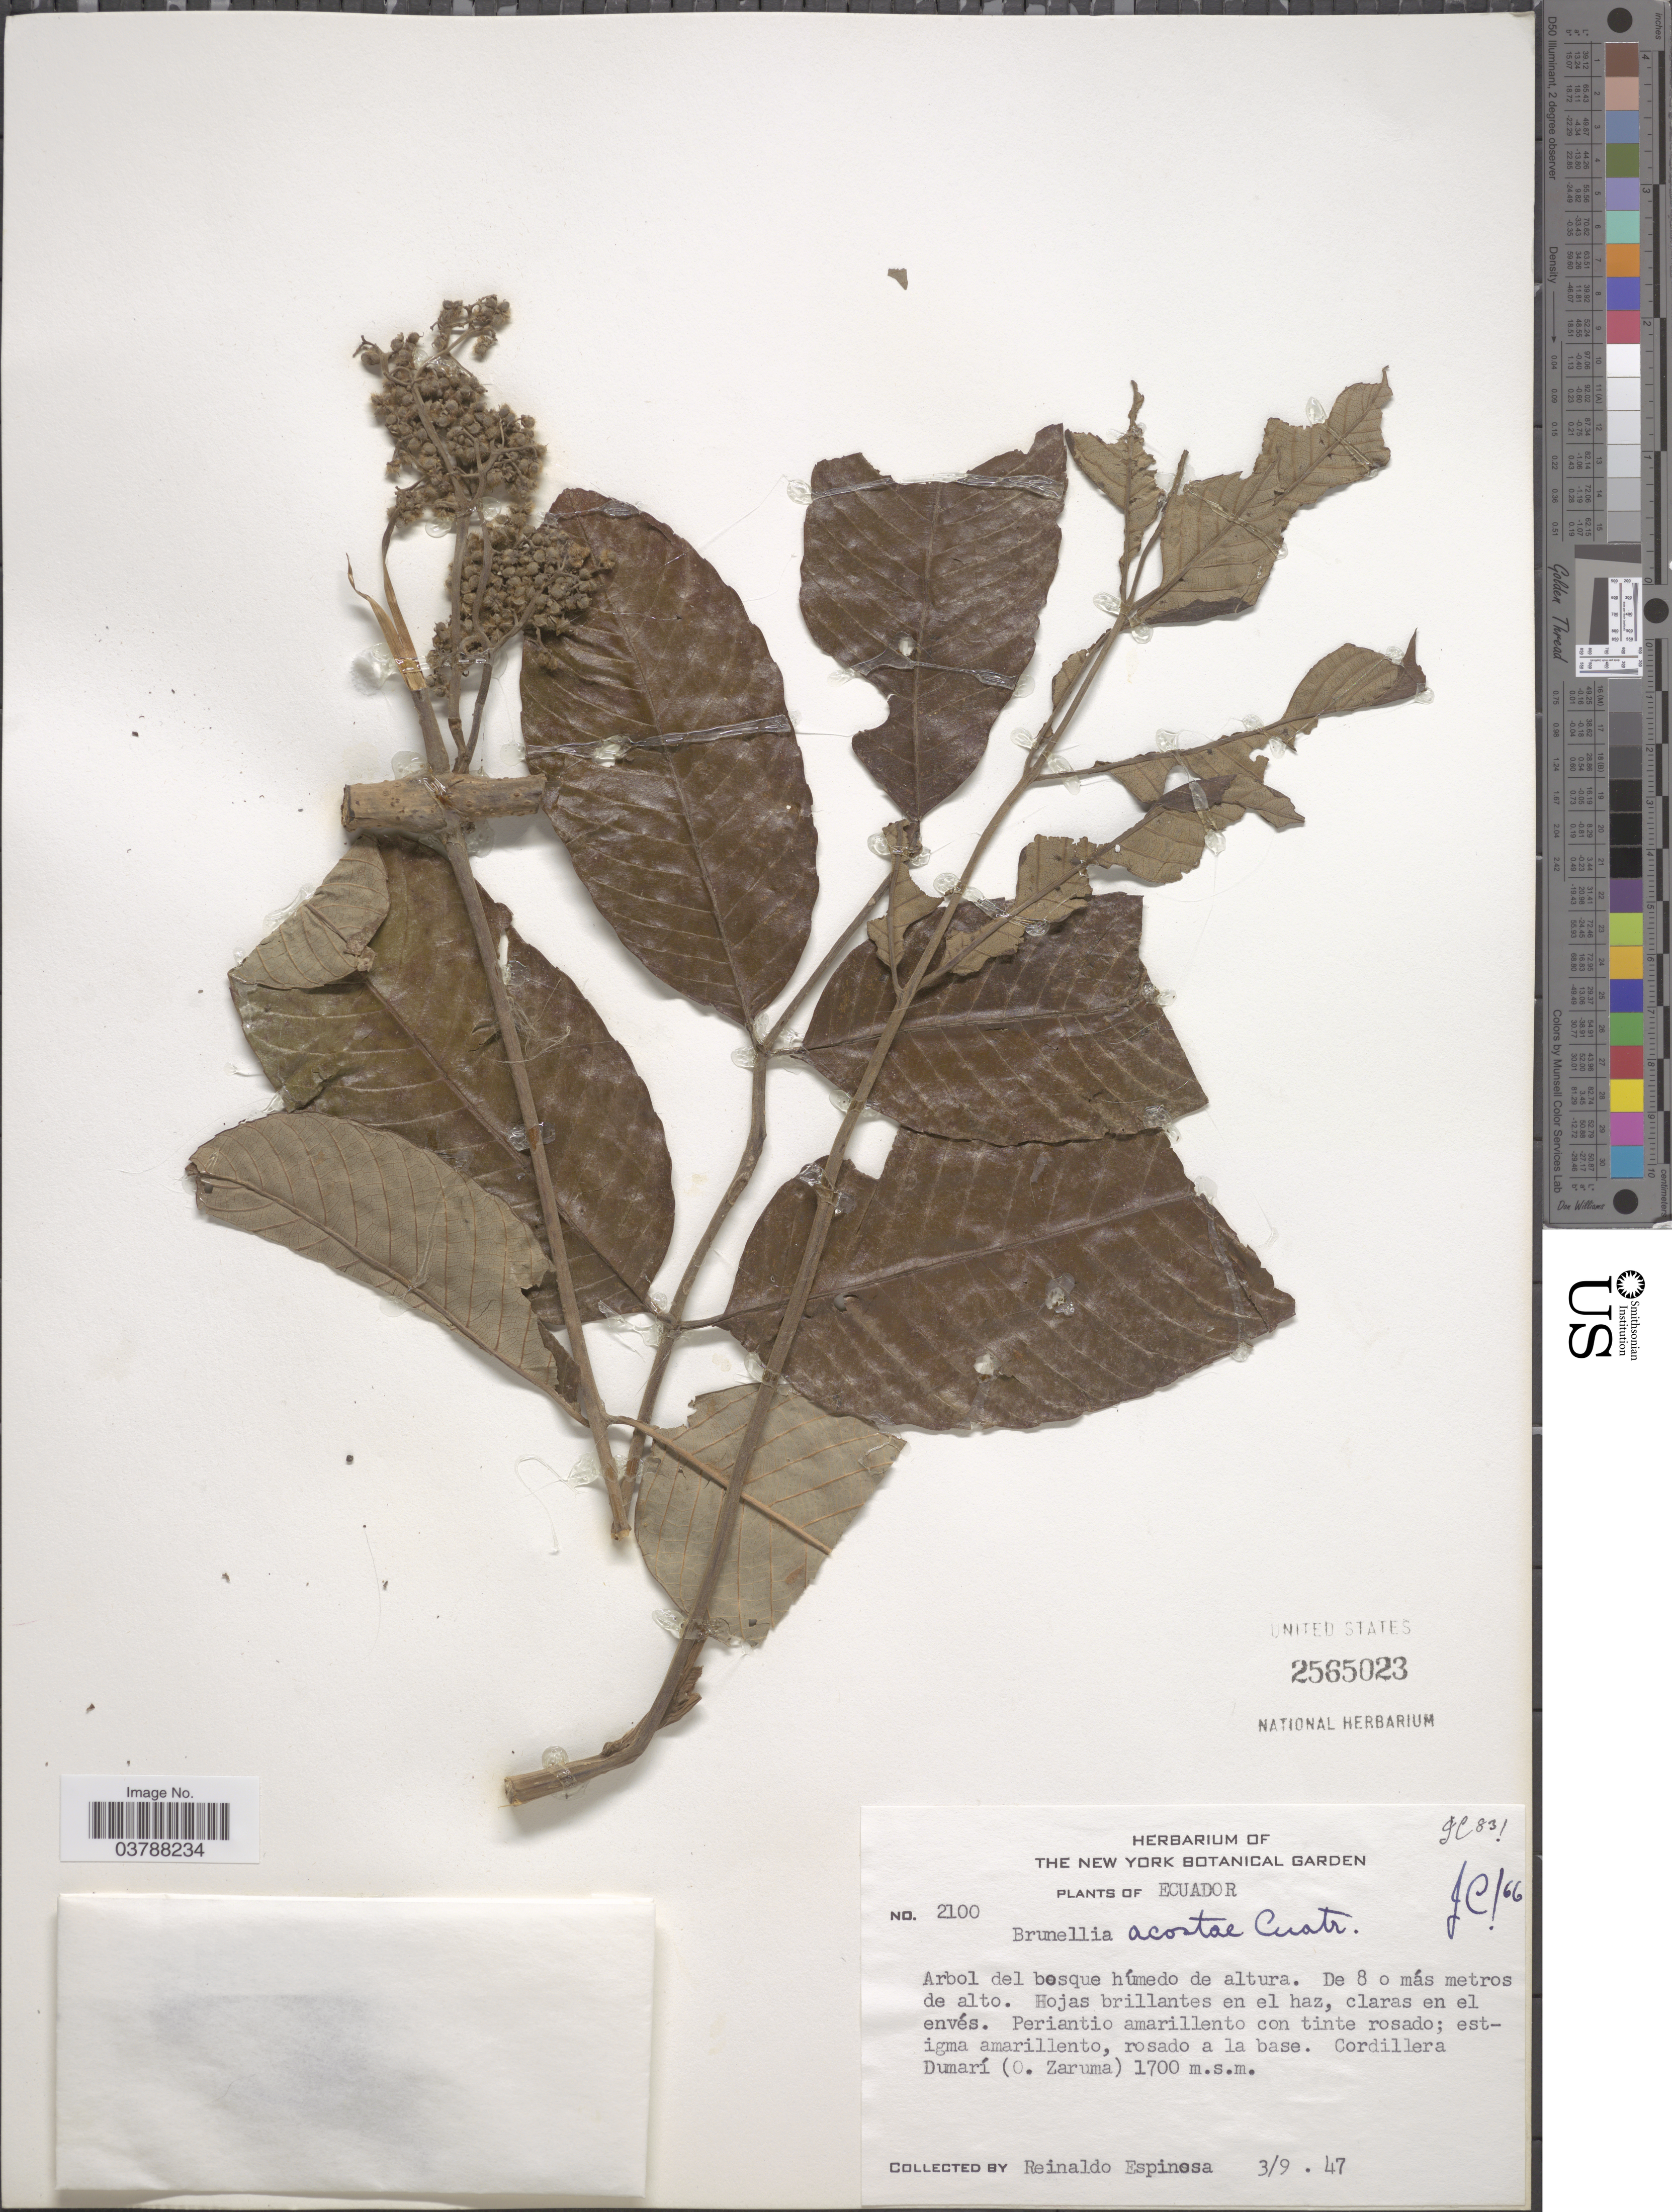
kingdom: Plantae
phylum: Tracheophyta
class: Magnoliopsida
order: Oxalidales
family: Brunelliaceae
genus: Brunellia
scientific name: Brunellia acostae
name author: Cuatrec.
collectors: R. Espinosa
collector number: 2100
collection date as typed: Transcribed d/m/y: 3/9/47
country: Ecuador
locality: Cordillera Dumarí (O. Zaruma).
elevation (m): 1700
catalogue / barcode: US 2565023